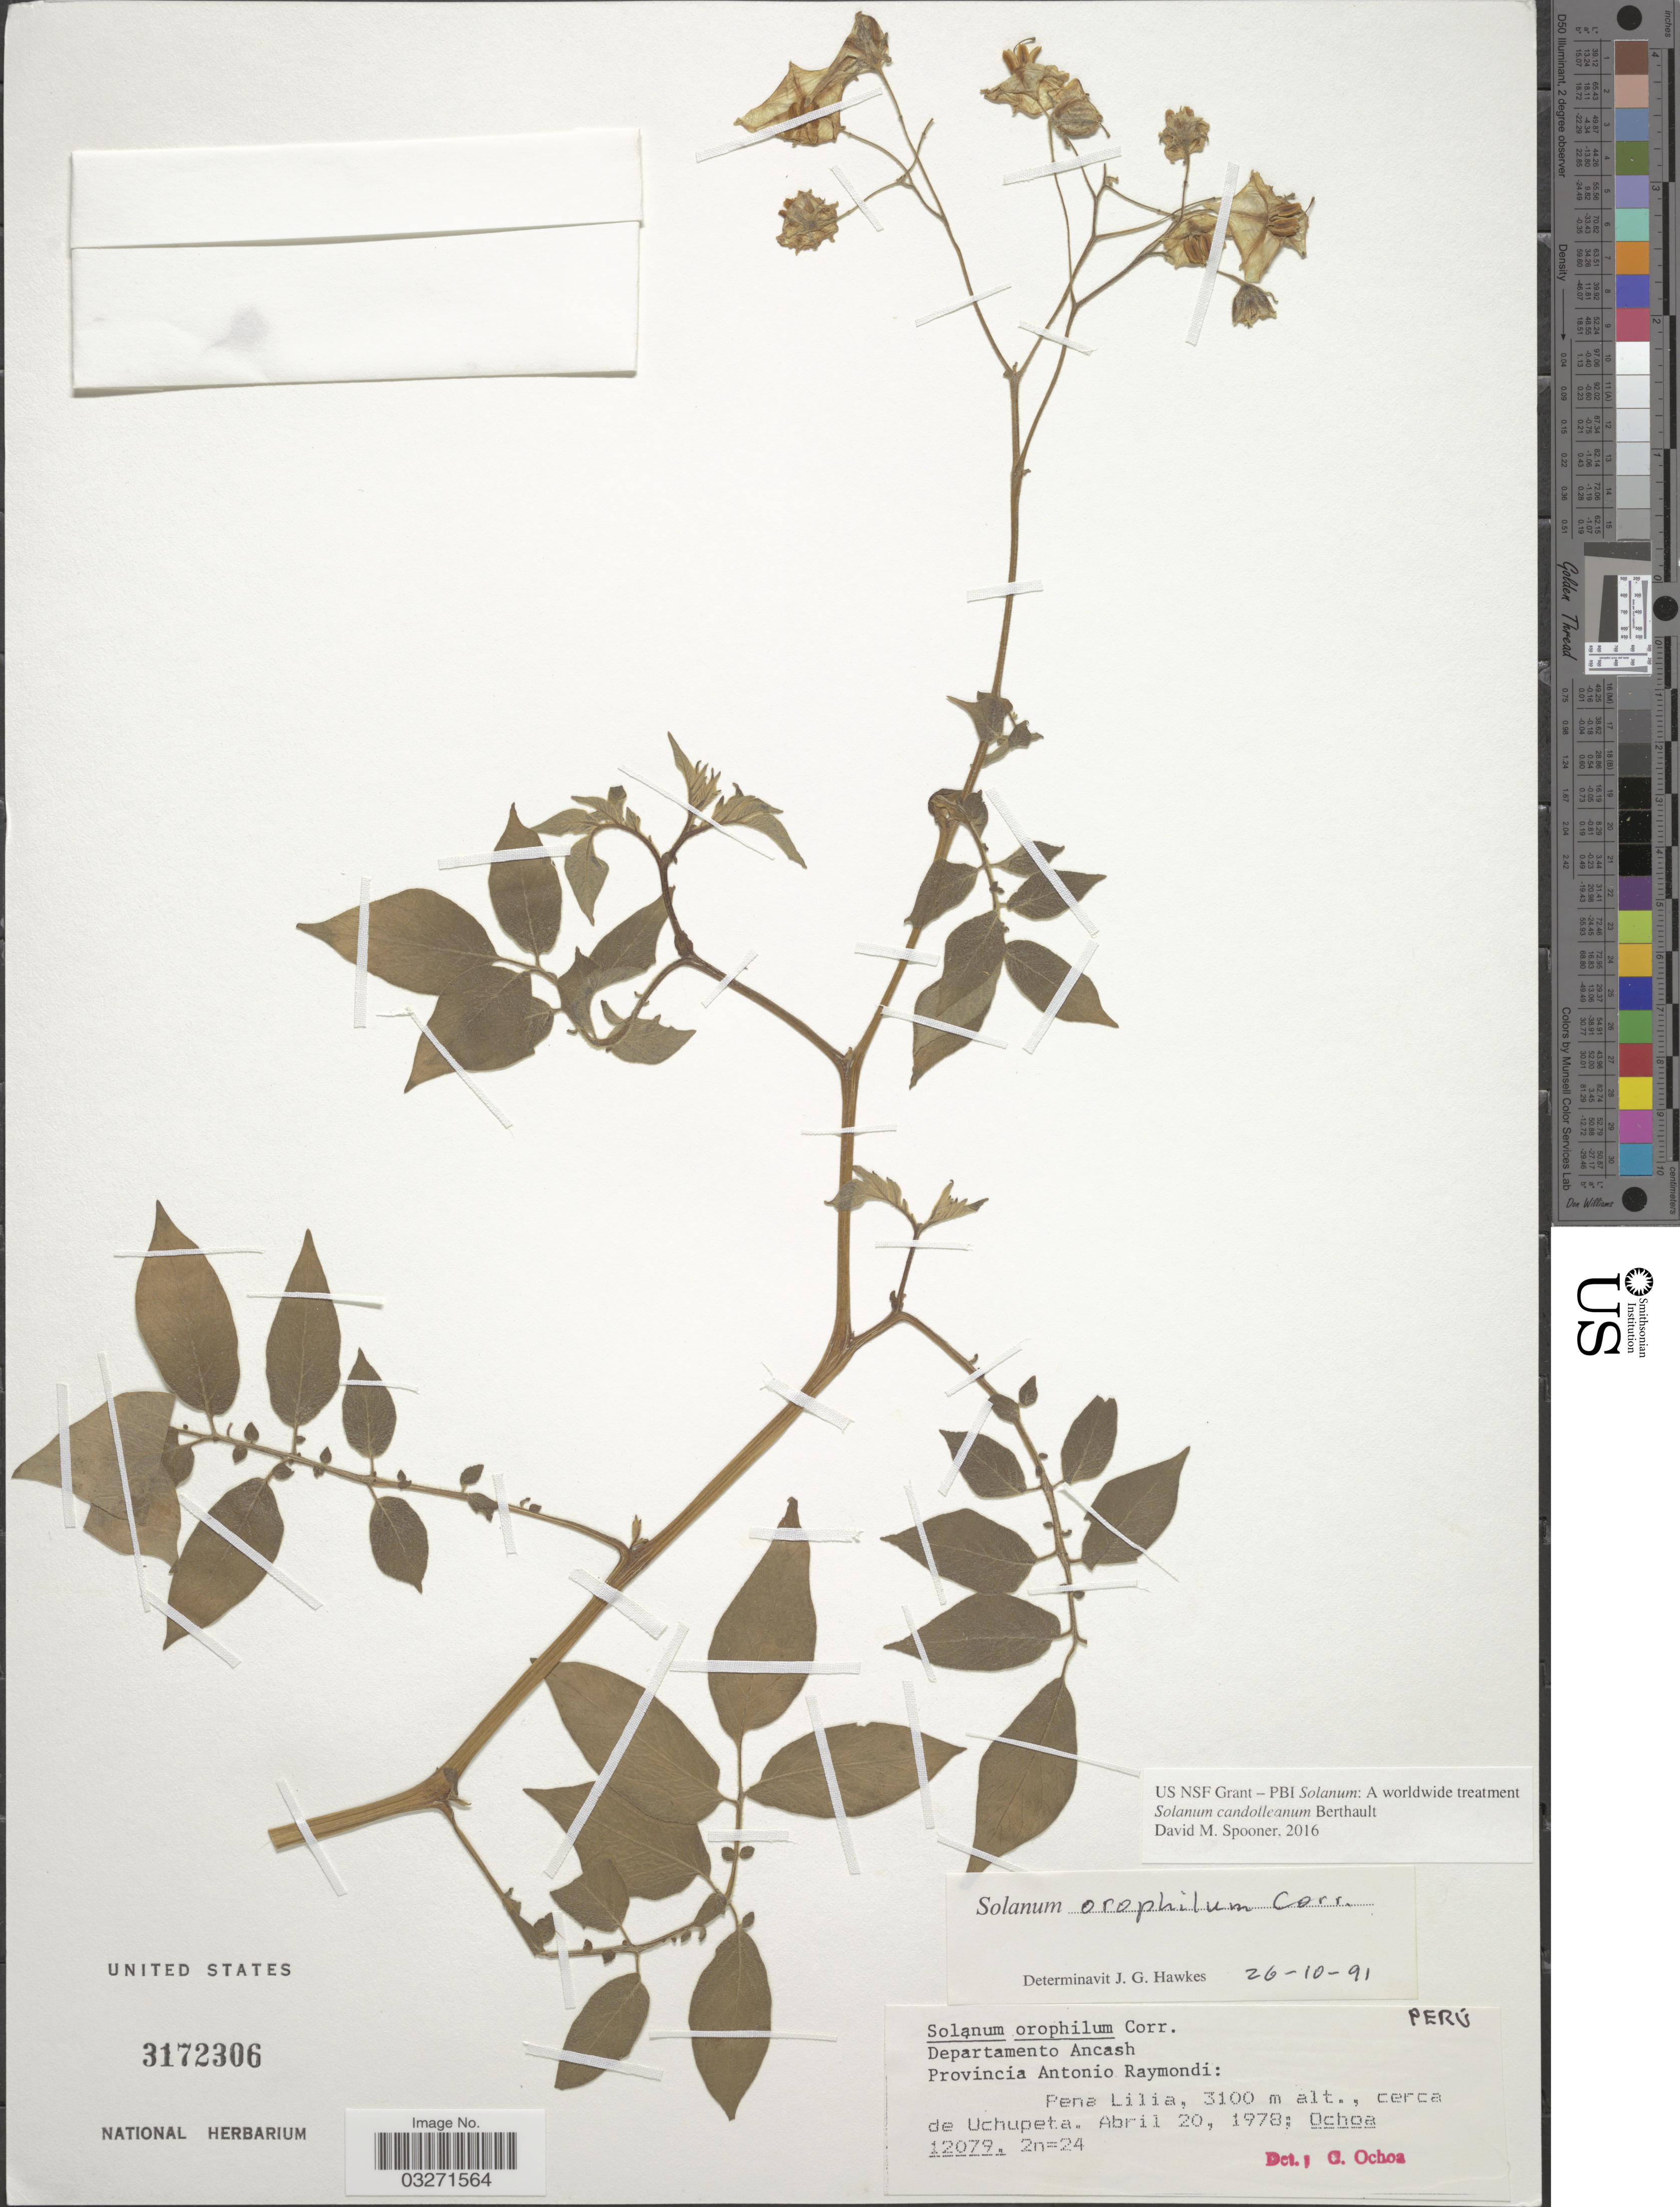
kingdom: Plantae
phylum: Tracheophyta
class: Magnoliopsida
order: Solanales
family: Solanaceae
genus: Solanum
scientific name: Solanum candolleanum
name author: Berthault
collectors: -. Ochoa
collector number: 12079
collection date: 1978-04-20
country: Peru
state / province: Ancash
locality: Departamento Ancash. Provincia Antonio Raymondi: Pena Lilia, cerca de Uchupeta.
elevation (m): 3100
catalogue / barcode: US 3172306